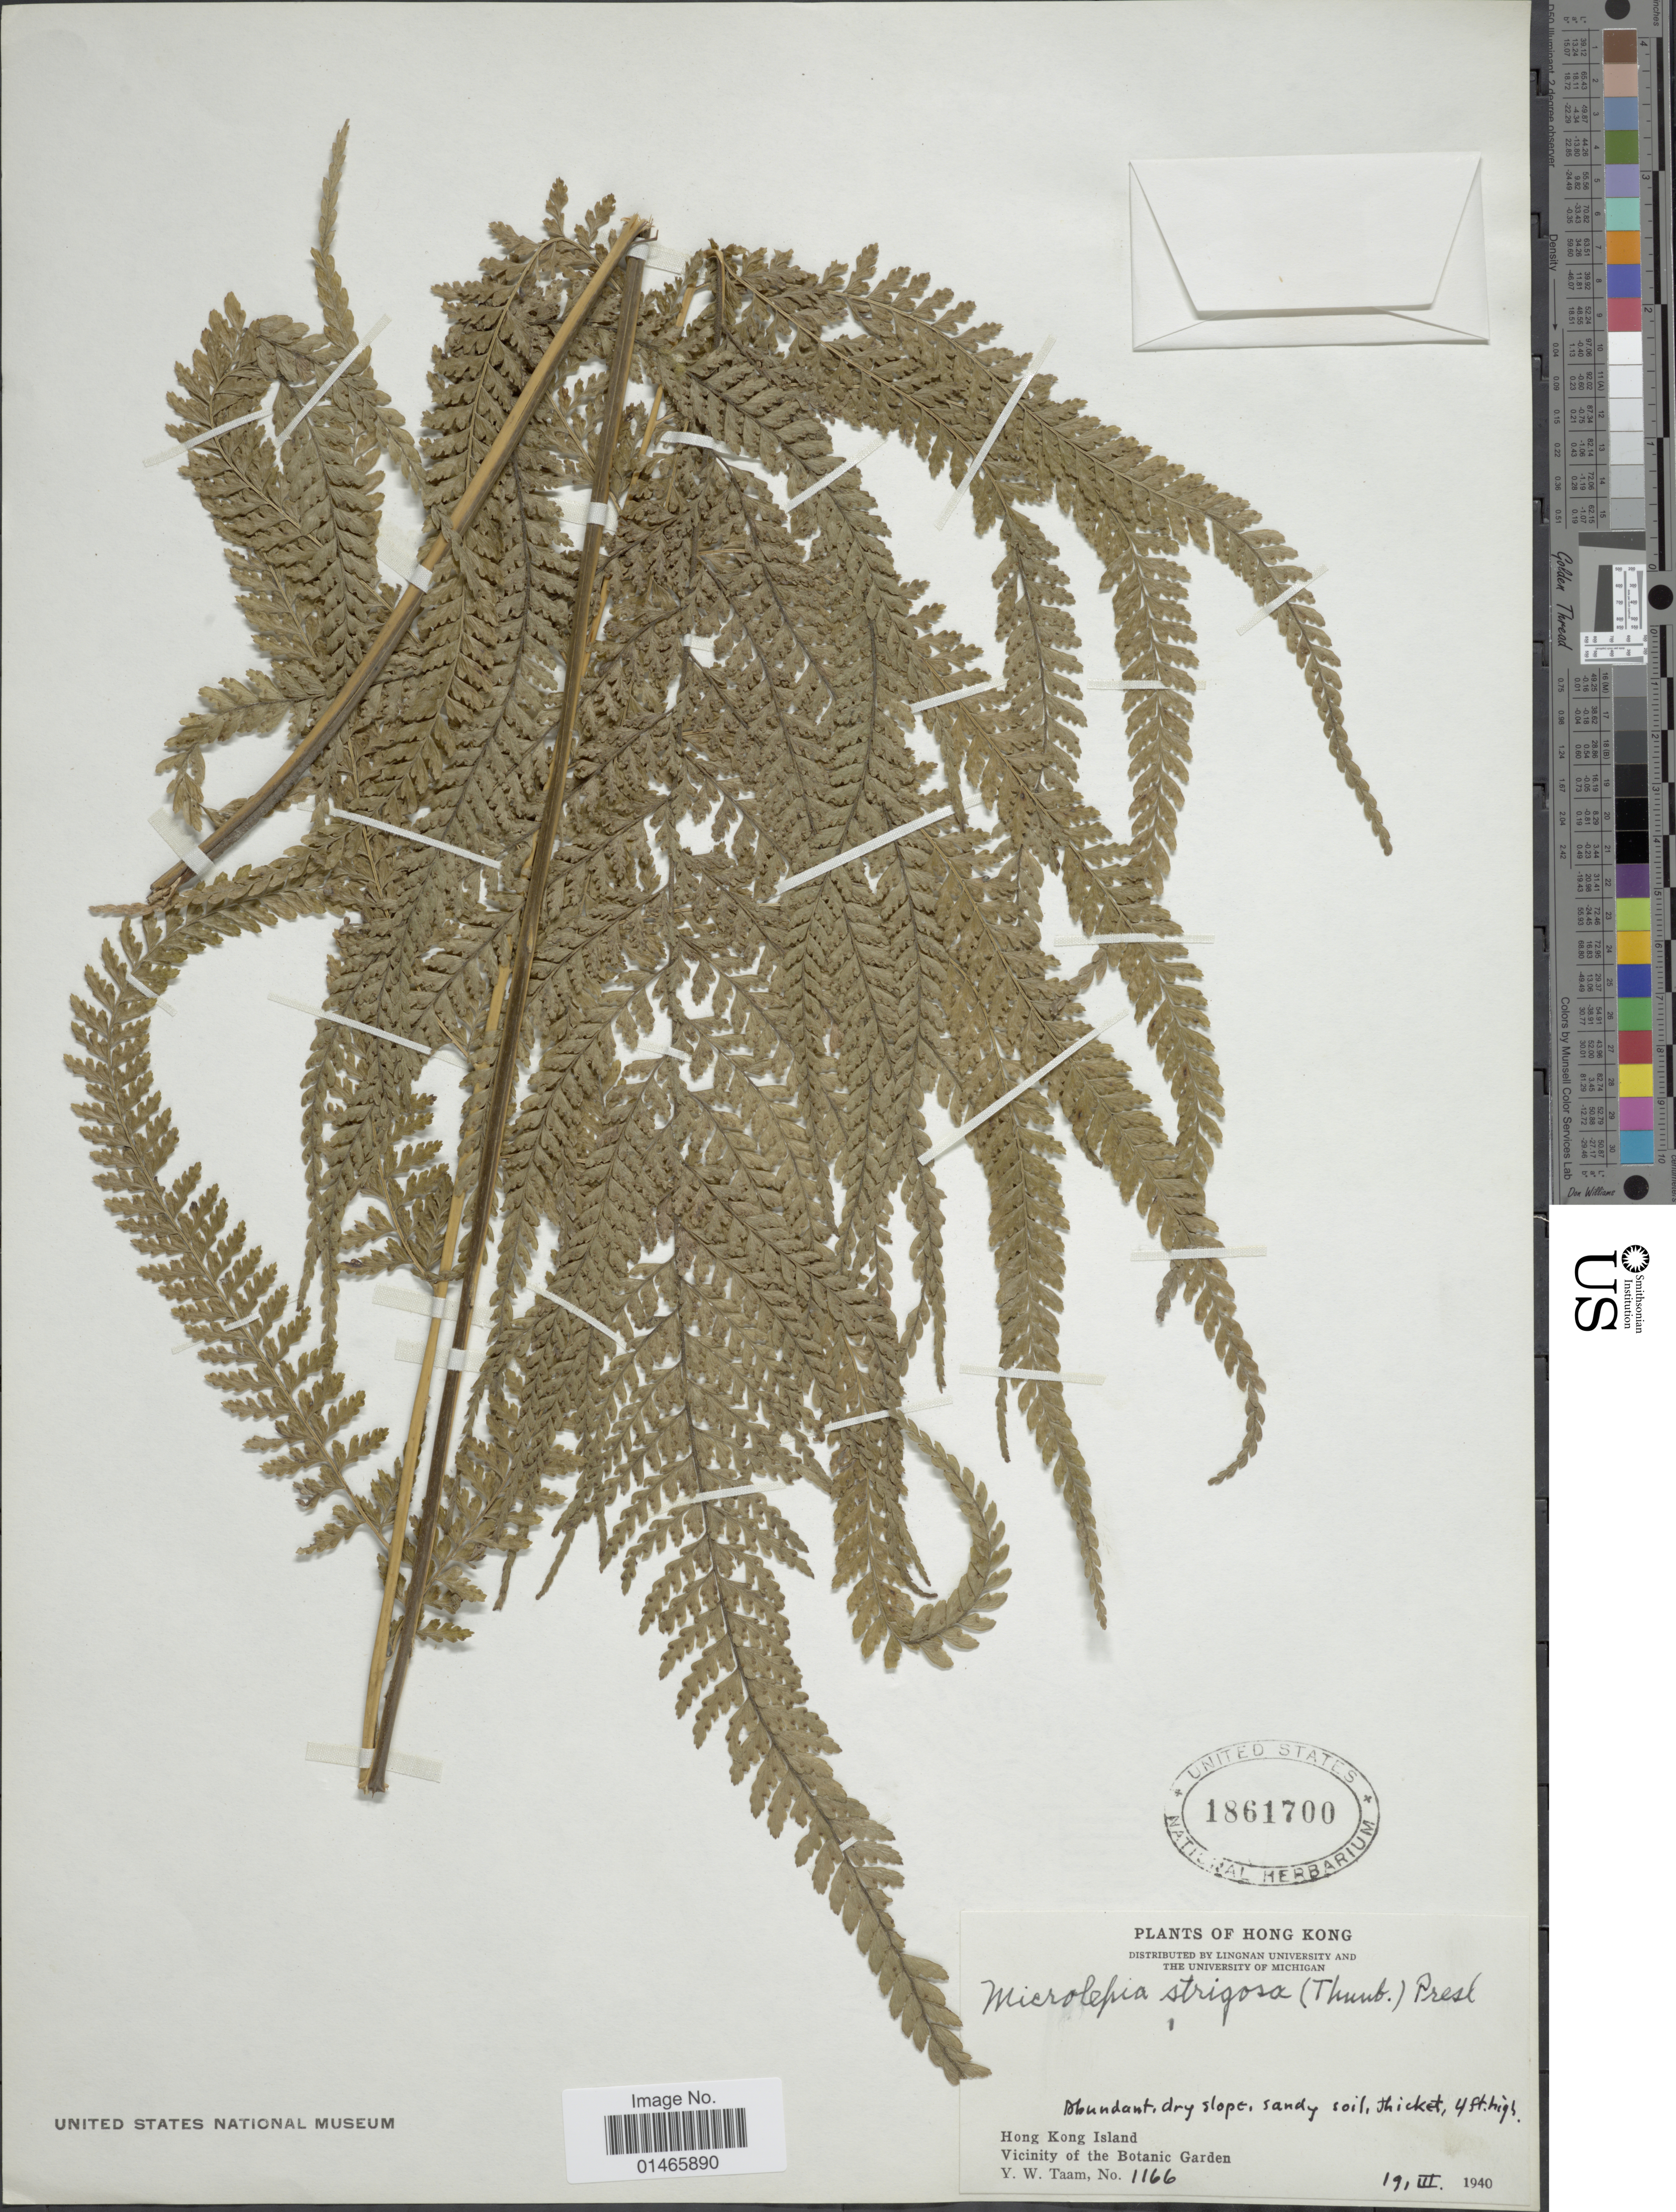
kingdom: Plantae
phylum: Tracheophyta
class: Polypodiopsida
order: Polypodiales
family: Dennstaedtiaceae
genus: Microlepia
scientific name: Microlepia strigosa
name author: (Thunb.) J. Presl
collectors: Y. W. Taam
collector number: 1166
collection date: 1940-03-19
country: China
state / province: Hong Kong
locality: Hong Kong Island, Vicinity of Botanic Garden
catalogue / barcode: US 1861700